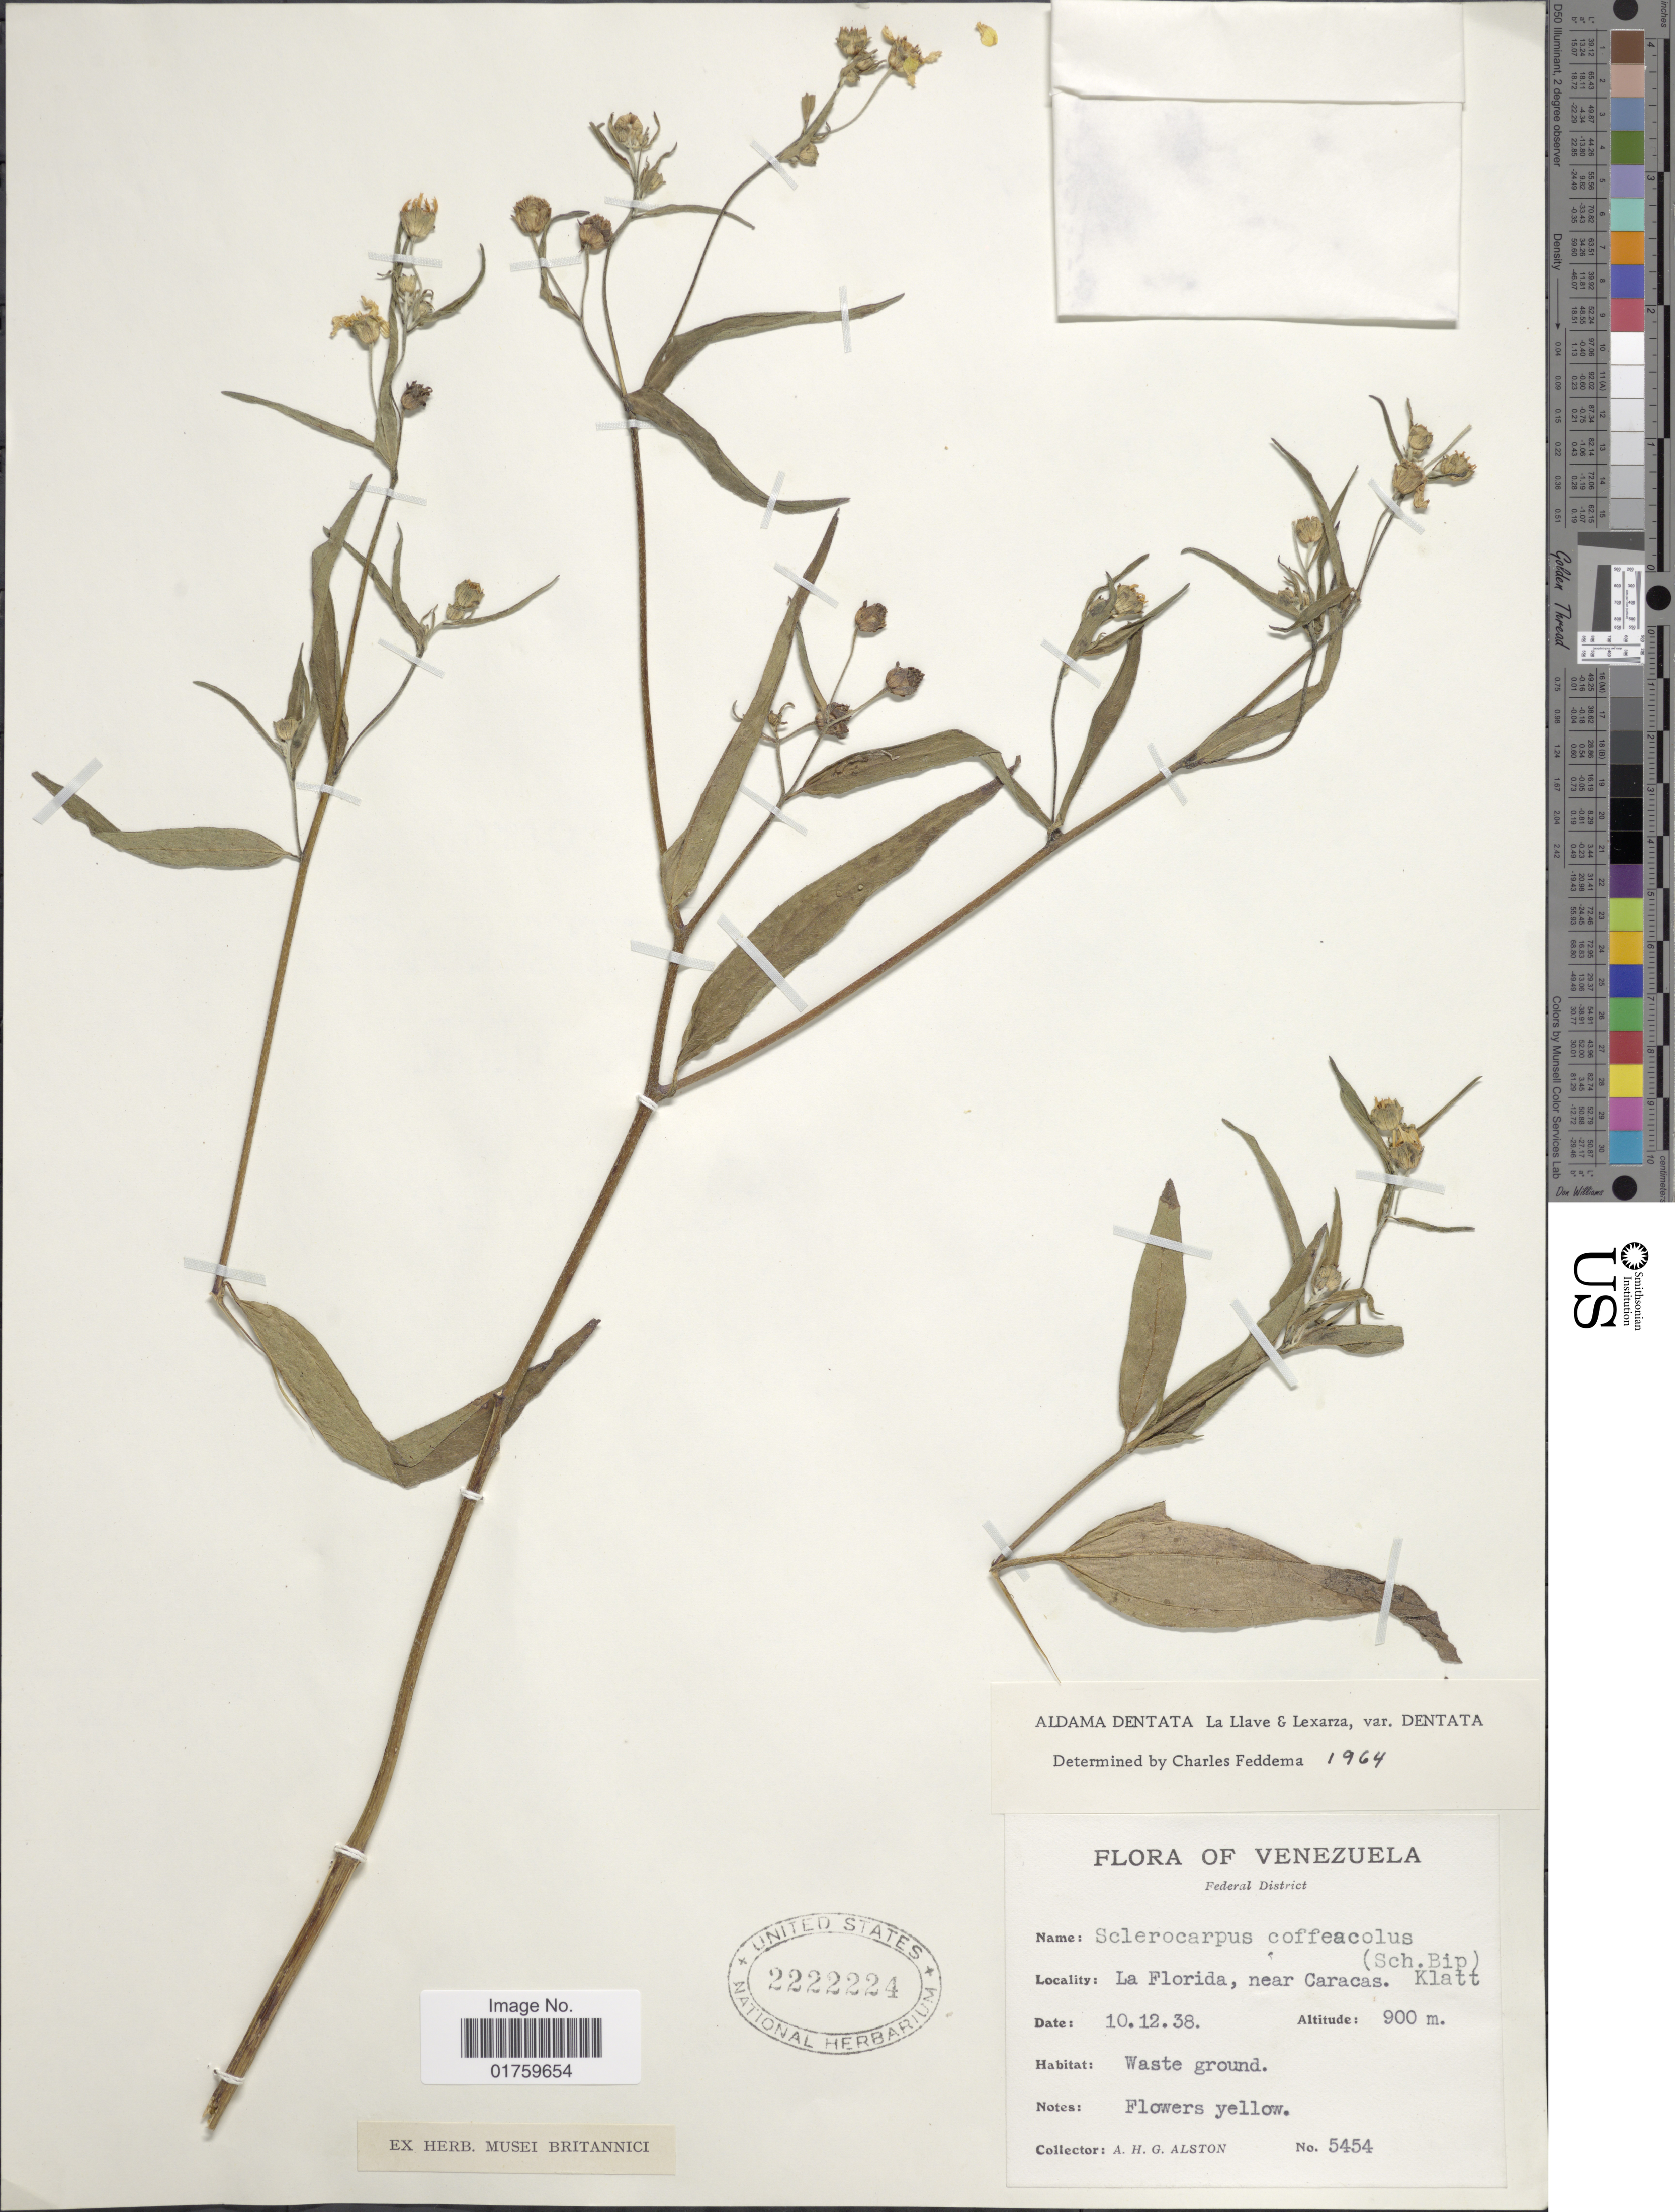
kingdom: Plantae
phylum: Tracheophyta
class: Magnoliopsida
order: Asterales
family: Asteraceae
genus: Aldama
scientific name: Aldama dentata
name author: La Llave ex La Llave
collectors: A. H. Alston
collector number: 5454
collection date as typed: Transcribed d/m/y: 10/12/38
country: Venezuela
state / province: Distrito Federal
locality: La Florida, near Caracas.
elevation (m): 900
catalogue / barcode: US 2222224